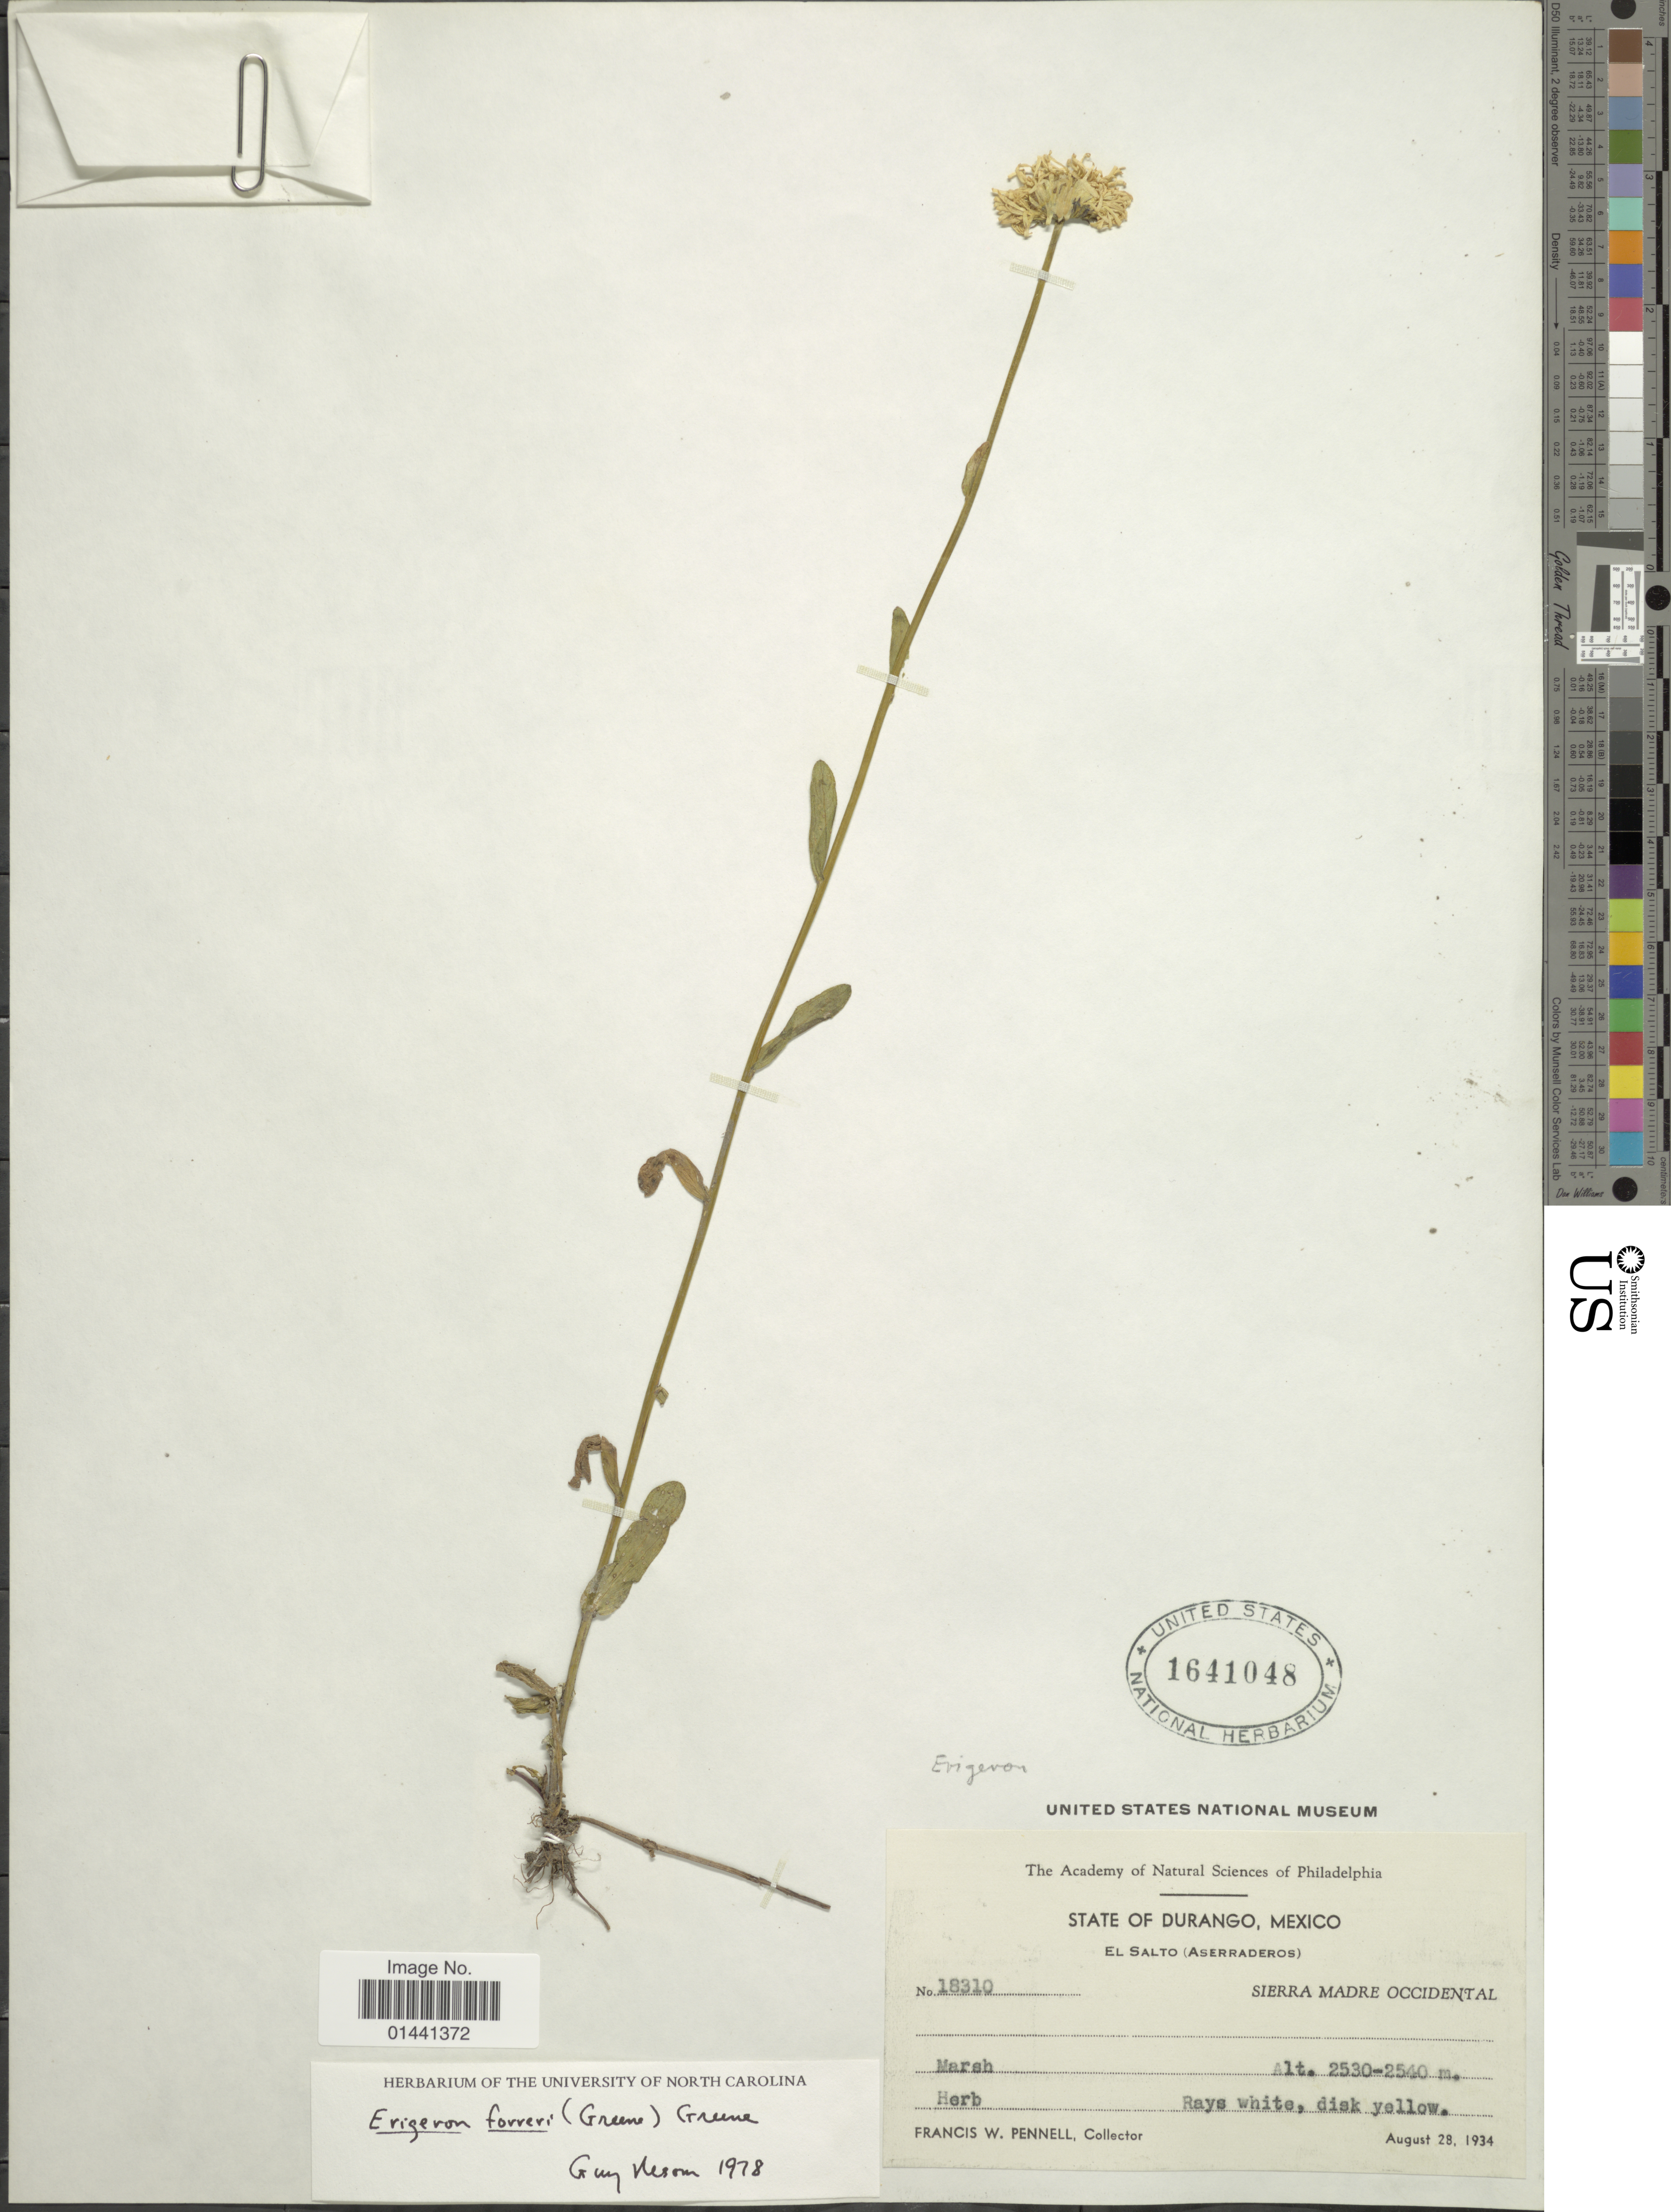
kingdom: Plantae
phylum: Tracheophyta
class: Magnoliopsida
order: Asterales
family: Asteraceae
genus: Erigeron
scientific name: Erigeron forreri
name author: (Greene) Greene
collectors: F. W. Pennell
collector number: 18310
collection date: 1934-08-28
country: Mexico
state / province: Durango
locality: El Salto (Aserraderos) Sierra Madre Occidental, Marsh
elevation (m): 2530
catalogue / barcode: US 1641048